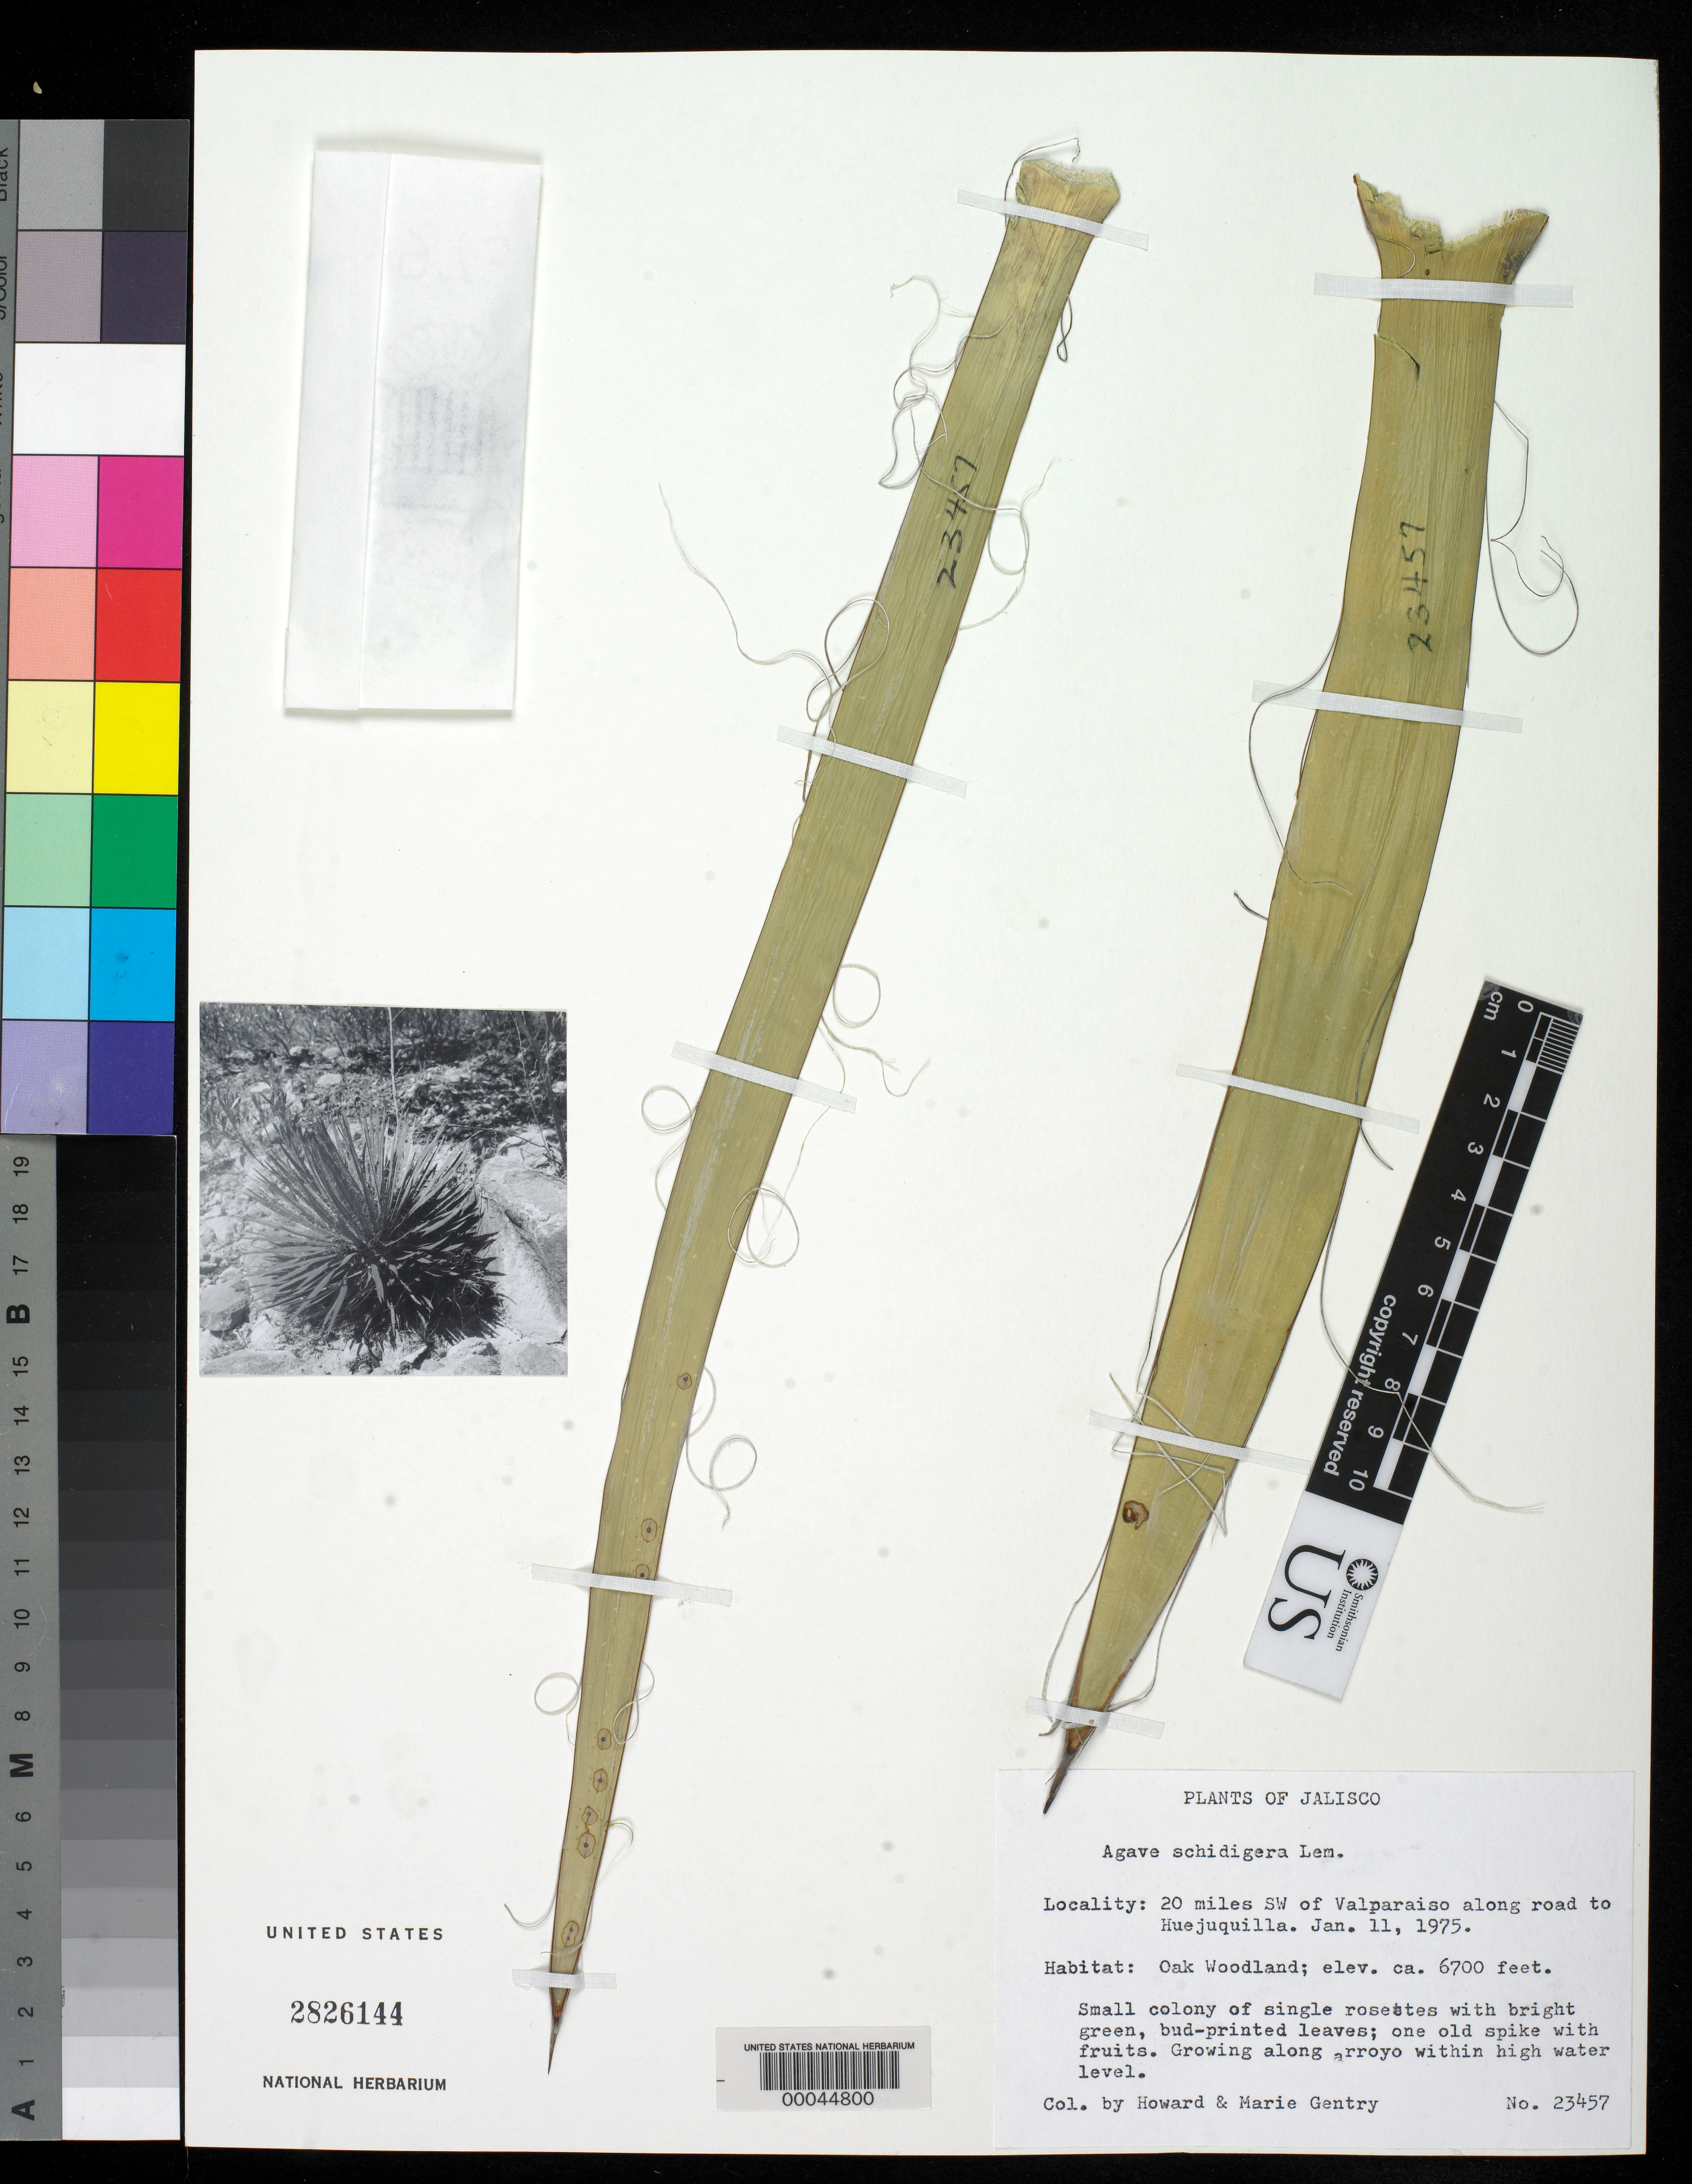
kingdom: Plantae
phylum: Tracheophyta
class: Liliopsida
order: Asparagales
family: Asparagaceae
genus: Agave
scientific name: Agave schidigera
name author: Lem.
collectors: H. S. Gentry & M. Gentry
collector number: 23457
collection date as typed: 11 Jan 1975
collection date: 1975-01-11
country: Mexico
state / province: Jalisco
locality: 20 mi SW of Valparaiso along road to Huejuquilla road to Jesus Maria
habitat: Oak woodland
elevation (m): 2042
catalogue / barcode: US 2826144